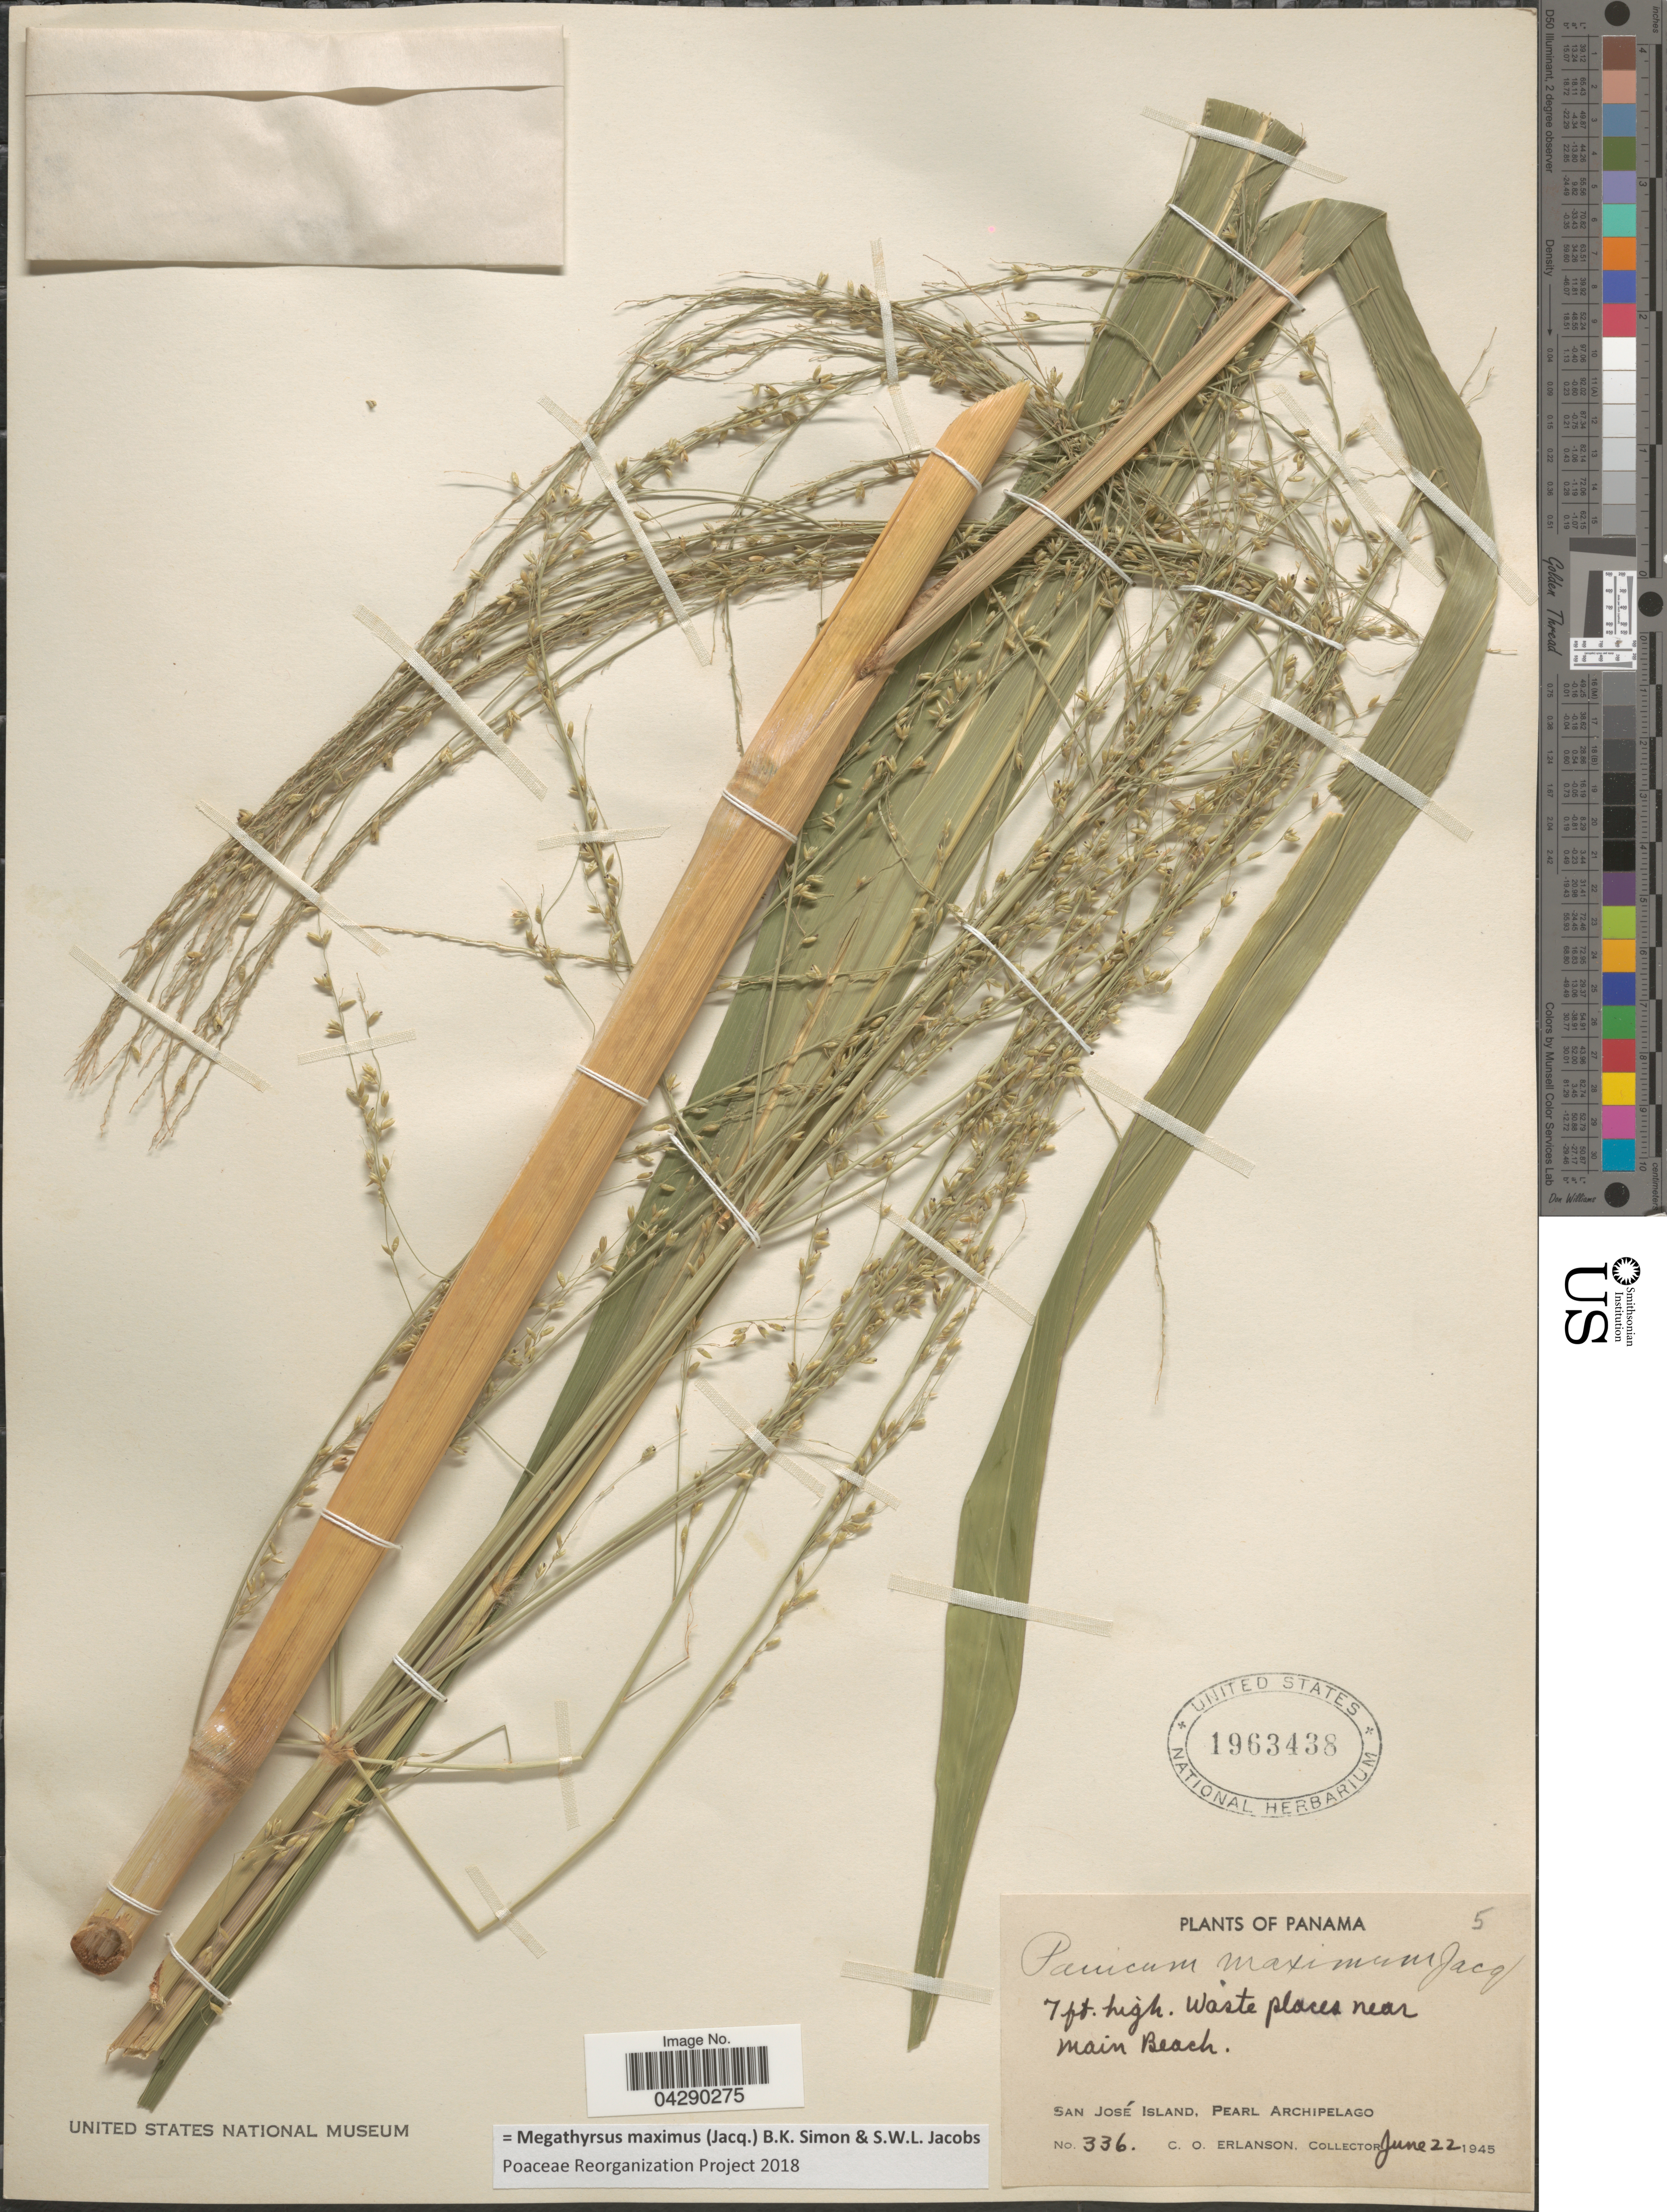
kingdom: Plantae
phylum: Tracheophyta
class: Liliopsida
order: Poales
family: Poaceae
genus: Megathyrsus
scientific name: Megathyrsus maximus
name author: (Jacq.) B.K. Simon & S.W.L. Jacobs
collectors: C. O. Erlanson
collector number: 336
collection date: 1945-06-22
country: Panama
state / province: Panamá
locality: Waste places near Main Beach. San José Island, Pearl Archipelago.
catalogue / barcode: US 1963438